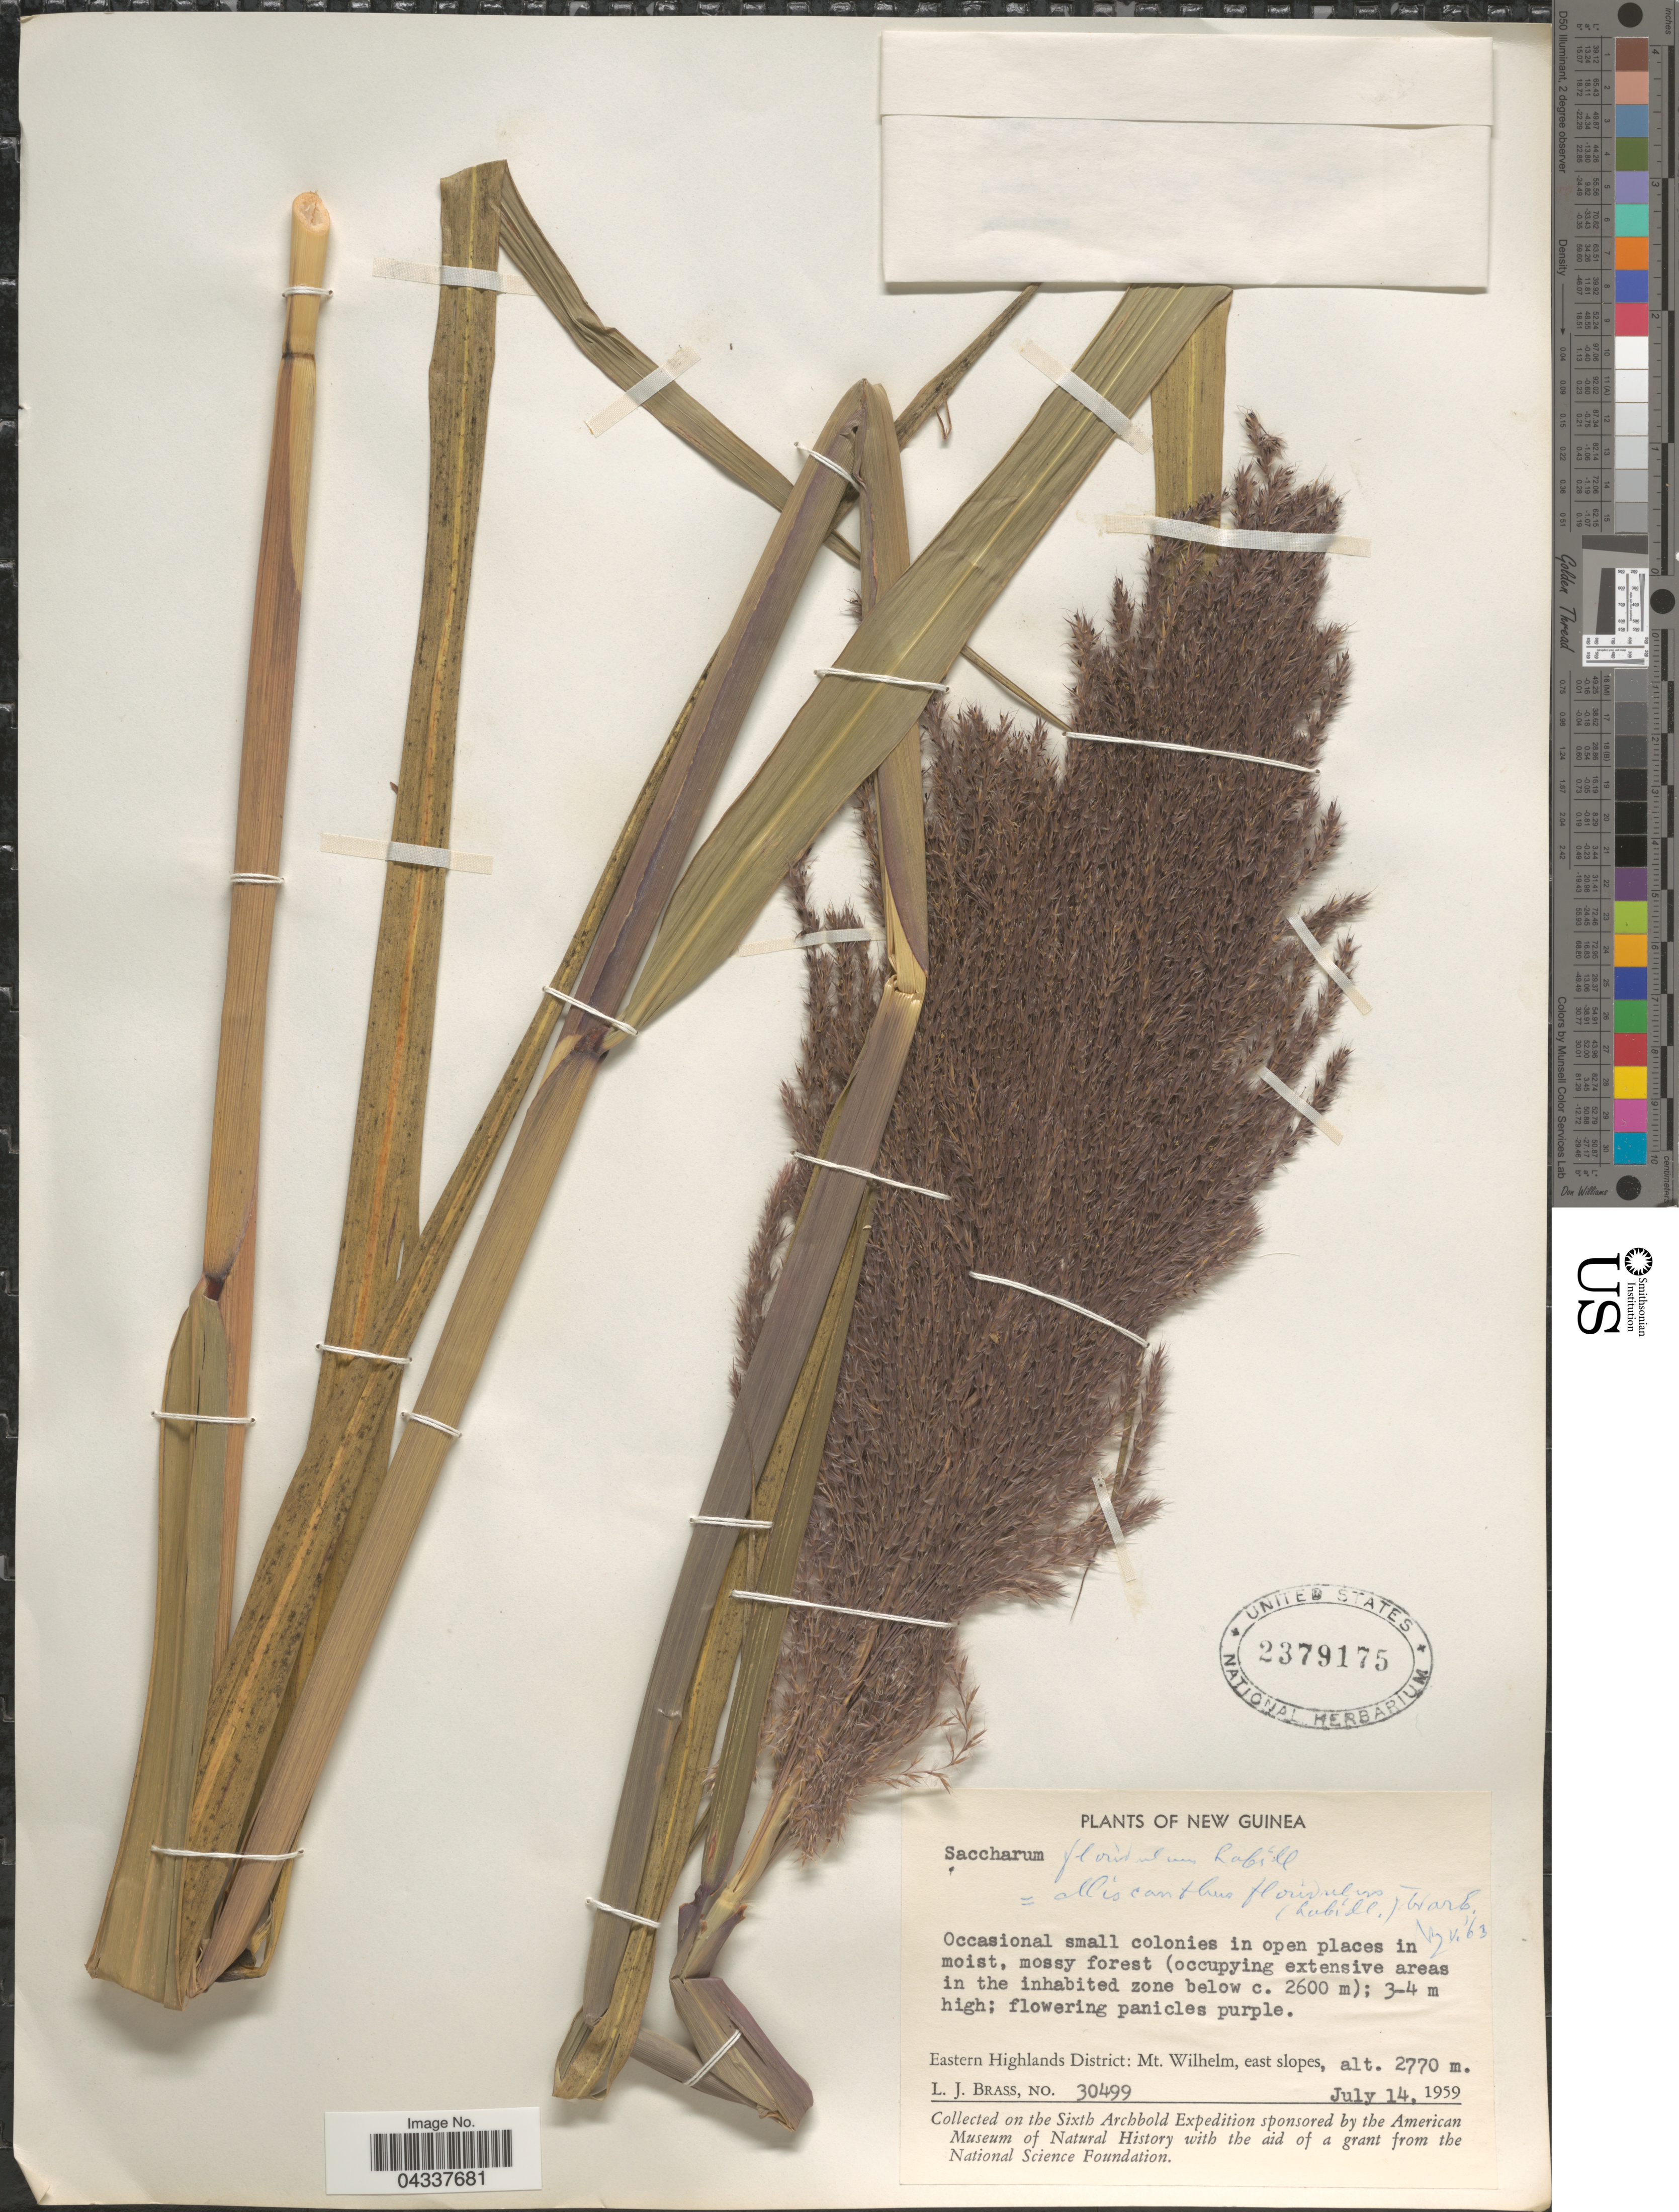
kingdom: Plantae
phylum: Tracheophyta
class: Liliopsida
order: Poales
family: Poaceae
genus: Miscanthus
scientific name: Miscanthus floridulus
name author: (Labill.) Warb.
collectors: L. J. Brass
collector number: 30499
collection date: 1959-07-14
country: Papua New Guinea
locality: Eastern Highlands District: Mt. Wilhelm, east slopes. Sixth Archbold Expedition.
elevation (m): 2770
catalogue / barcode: US 2379175